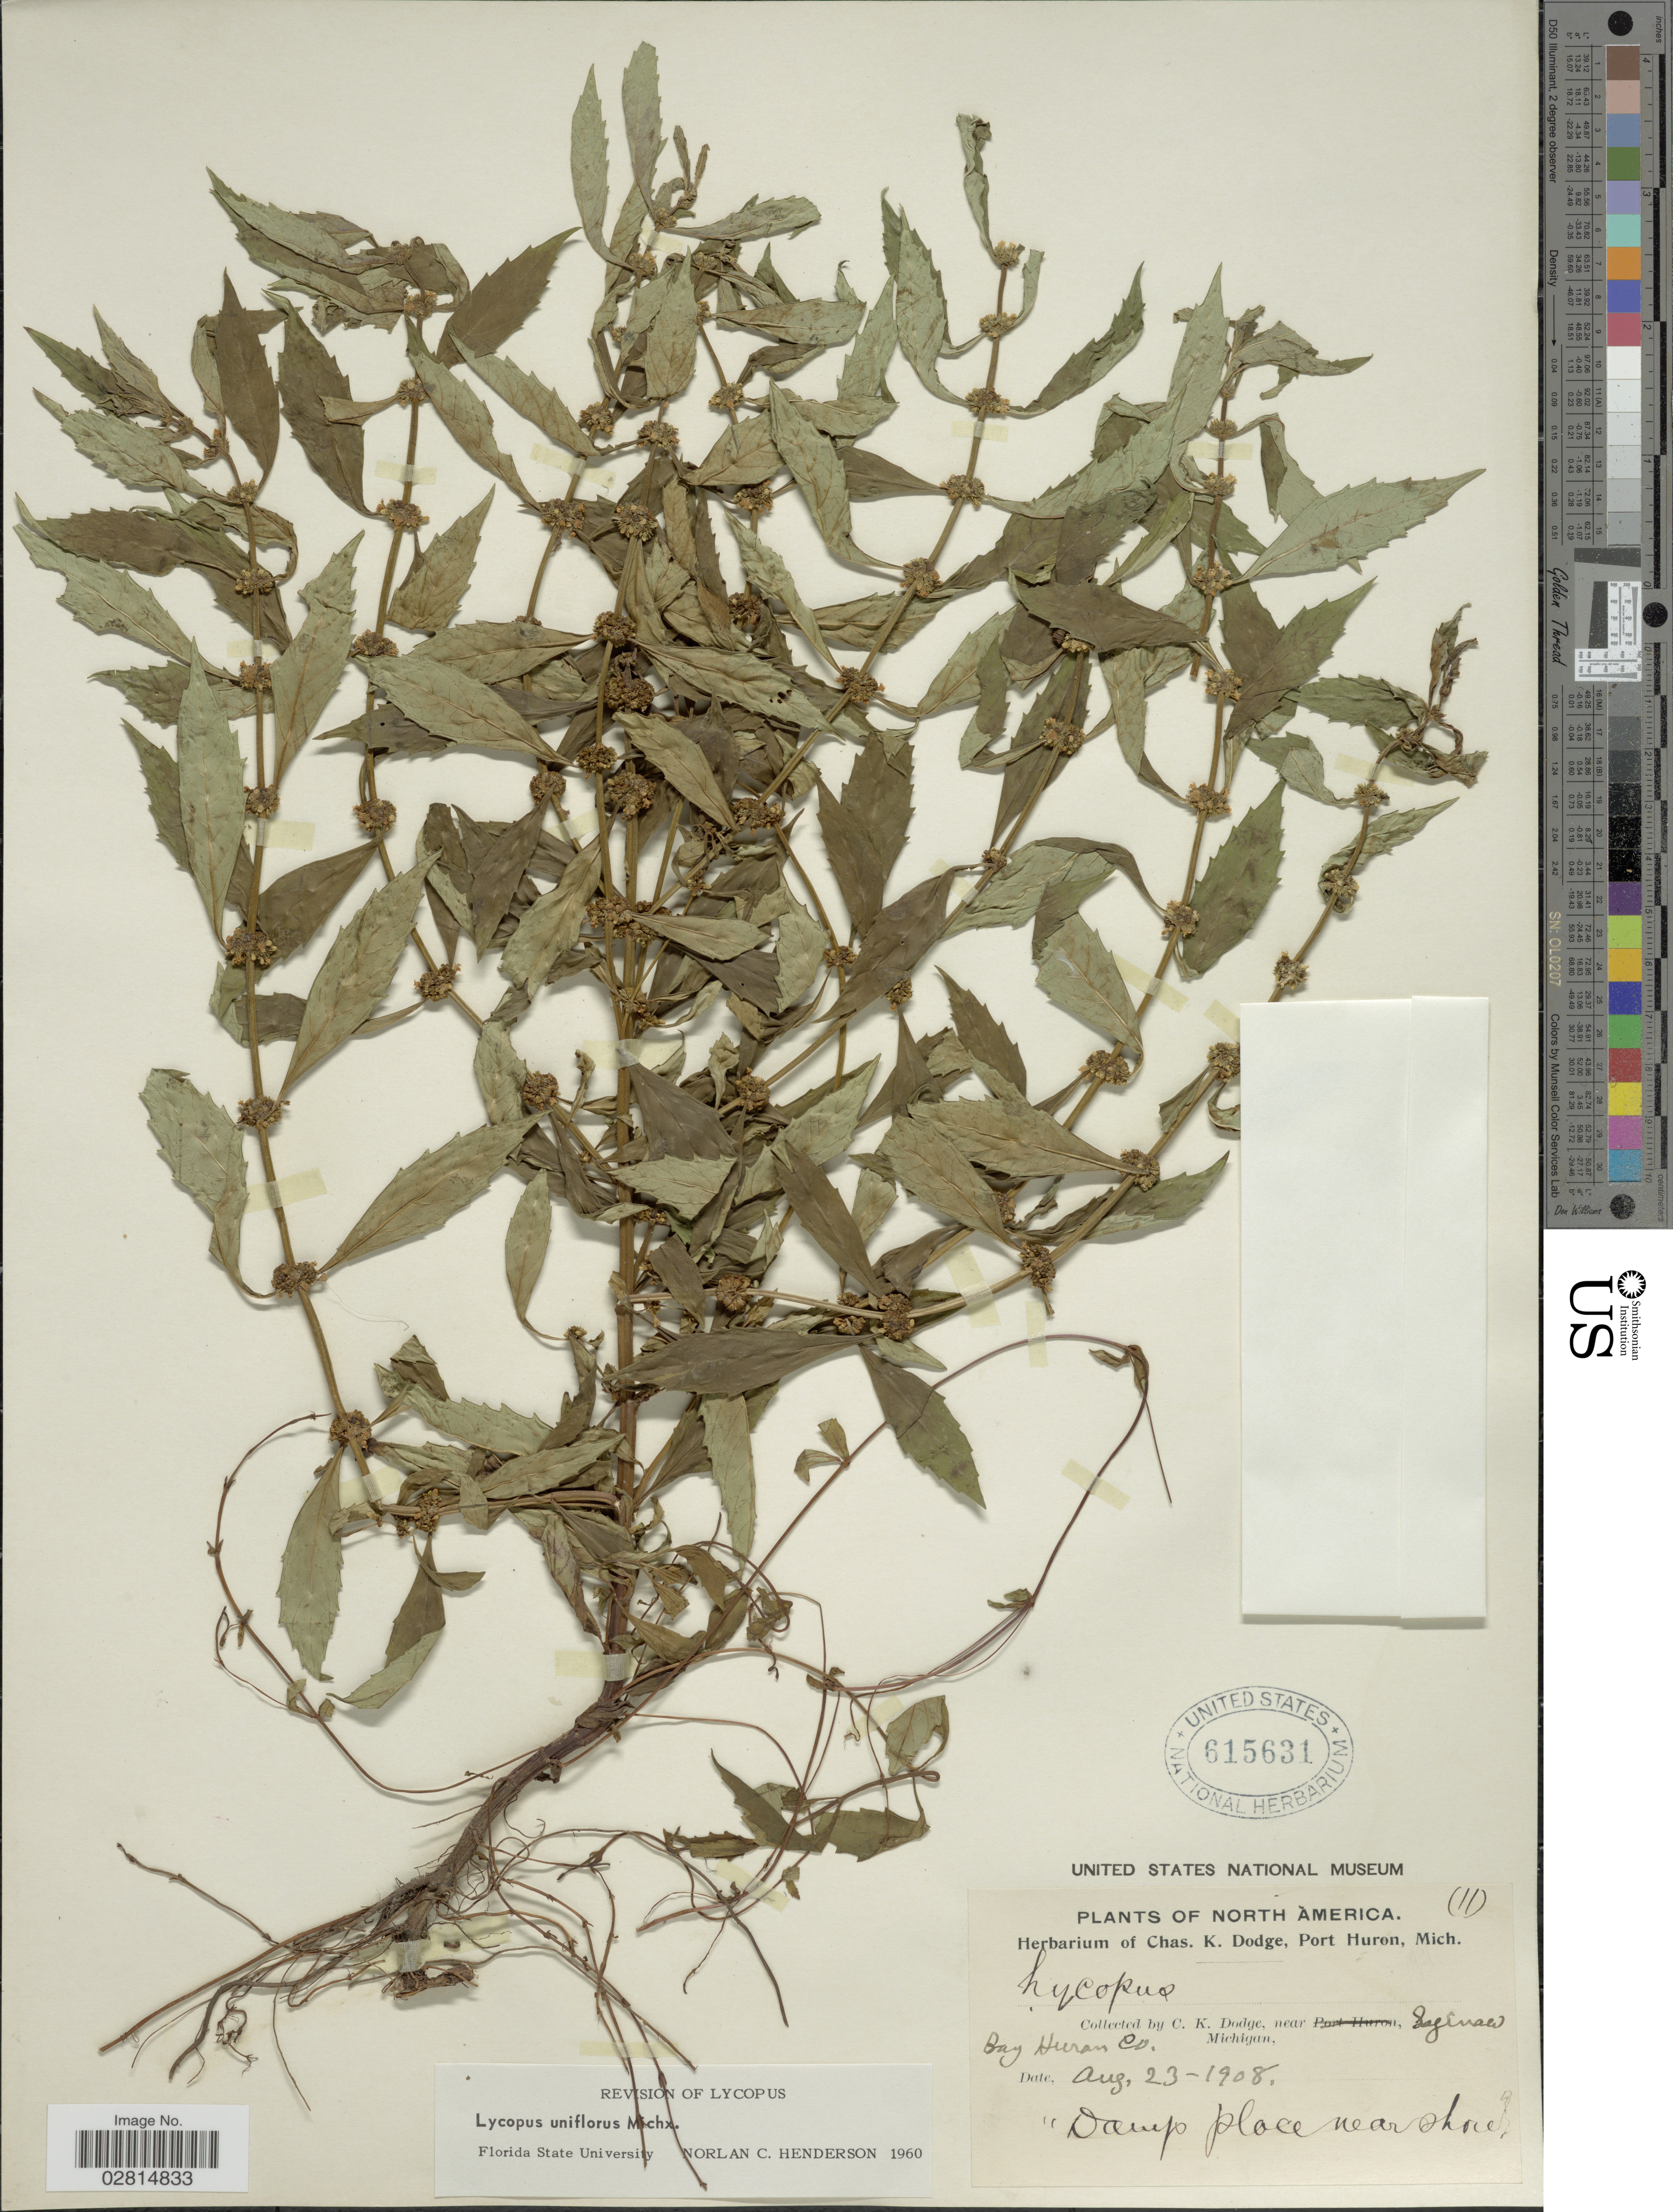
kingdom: Plantae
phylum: Tracheophyta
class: Magnoliopsida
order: Lamiales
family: Lamiaceae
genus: Lycopus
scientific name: Lycopus uniflorus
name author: Michx.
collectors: C. K. Dodge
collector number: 11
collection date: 1908-08-23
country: United States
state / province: Michigan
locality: Saginaw Bay, Huron Co.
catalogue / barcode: US 615631